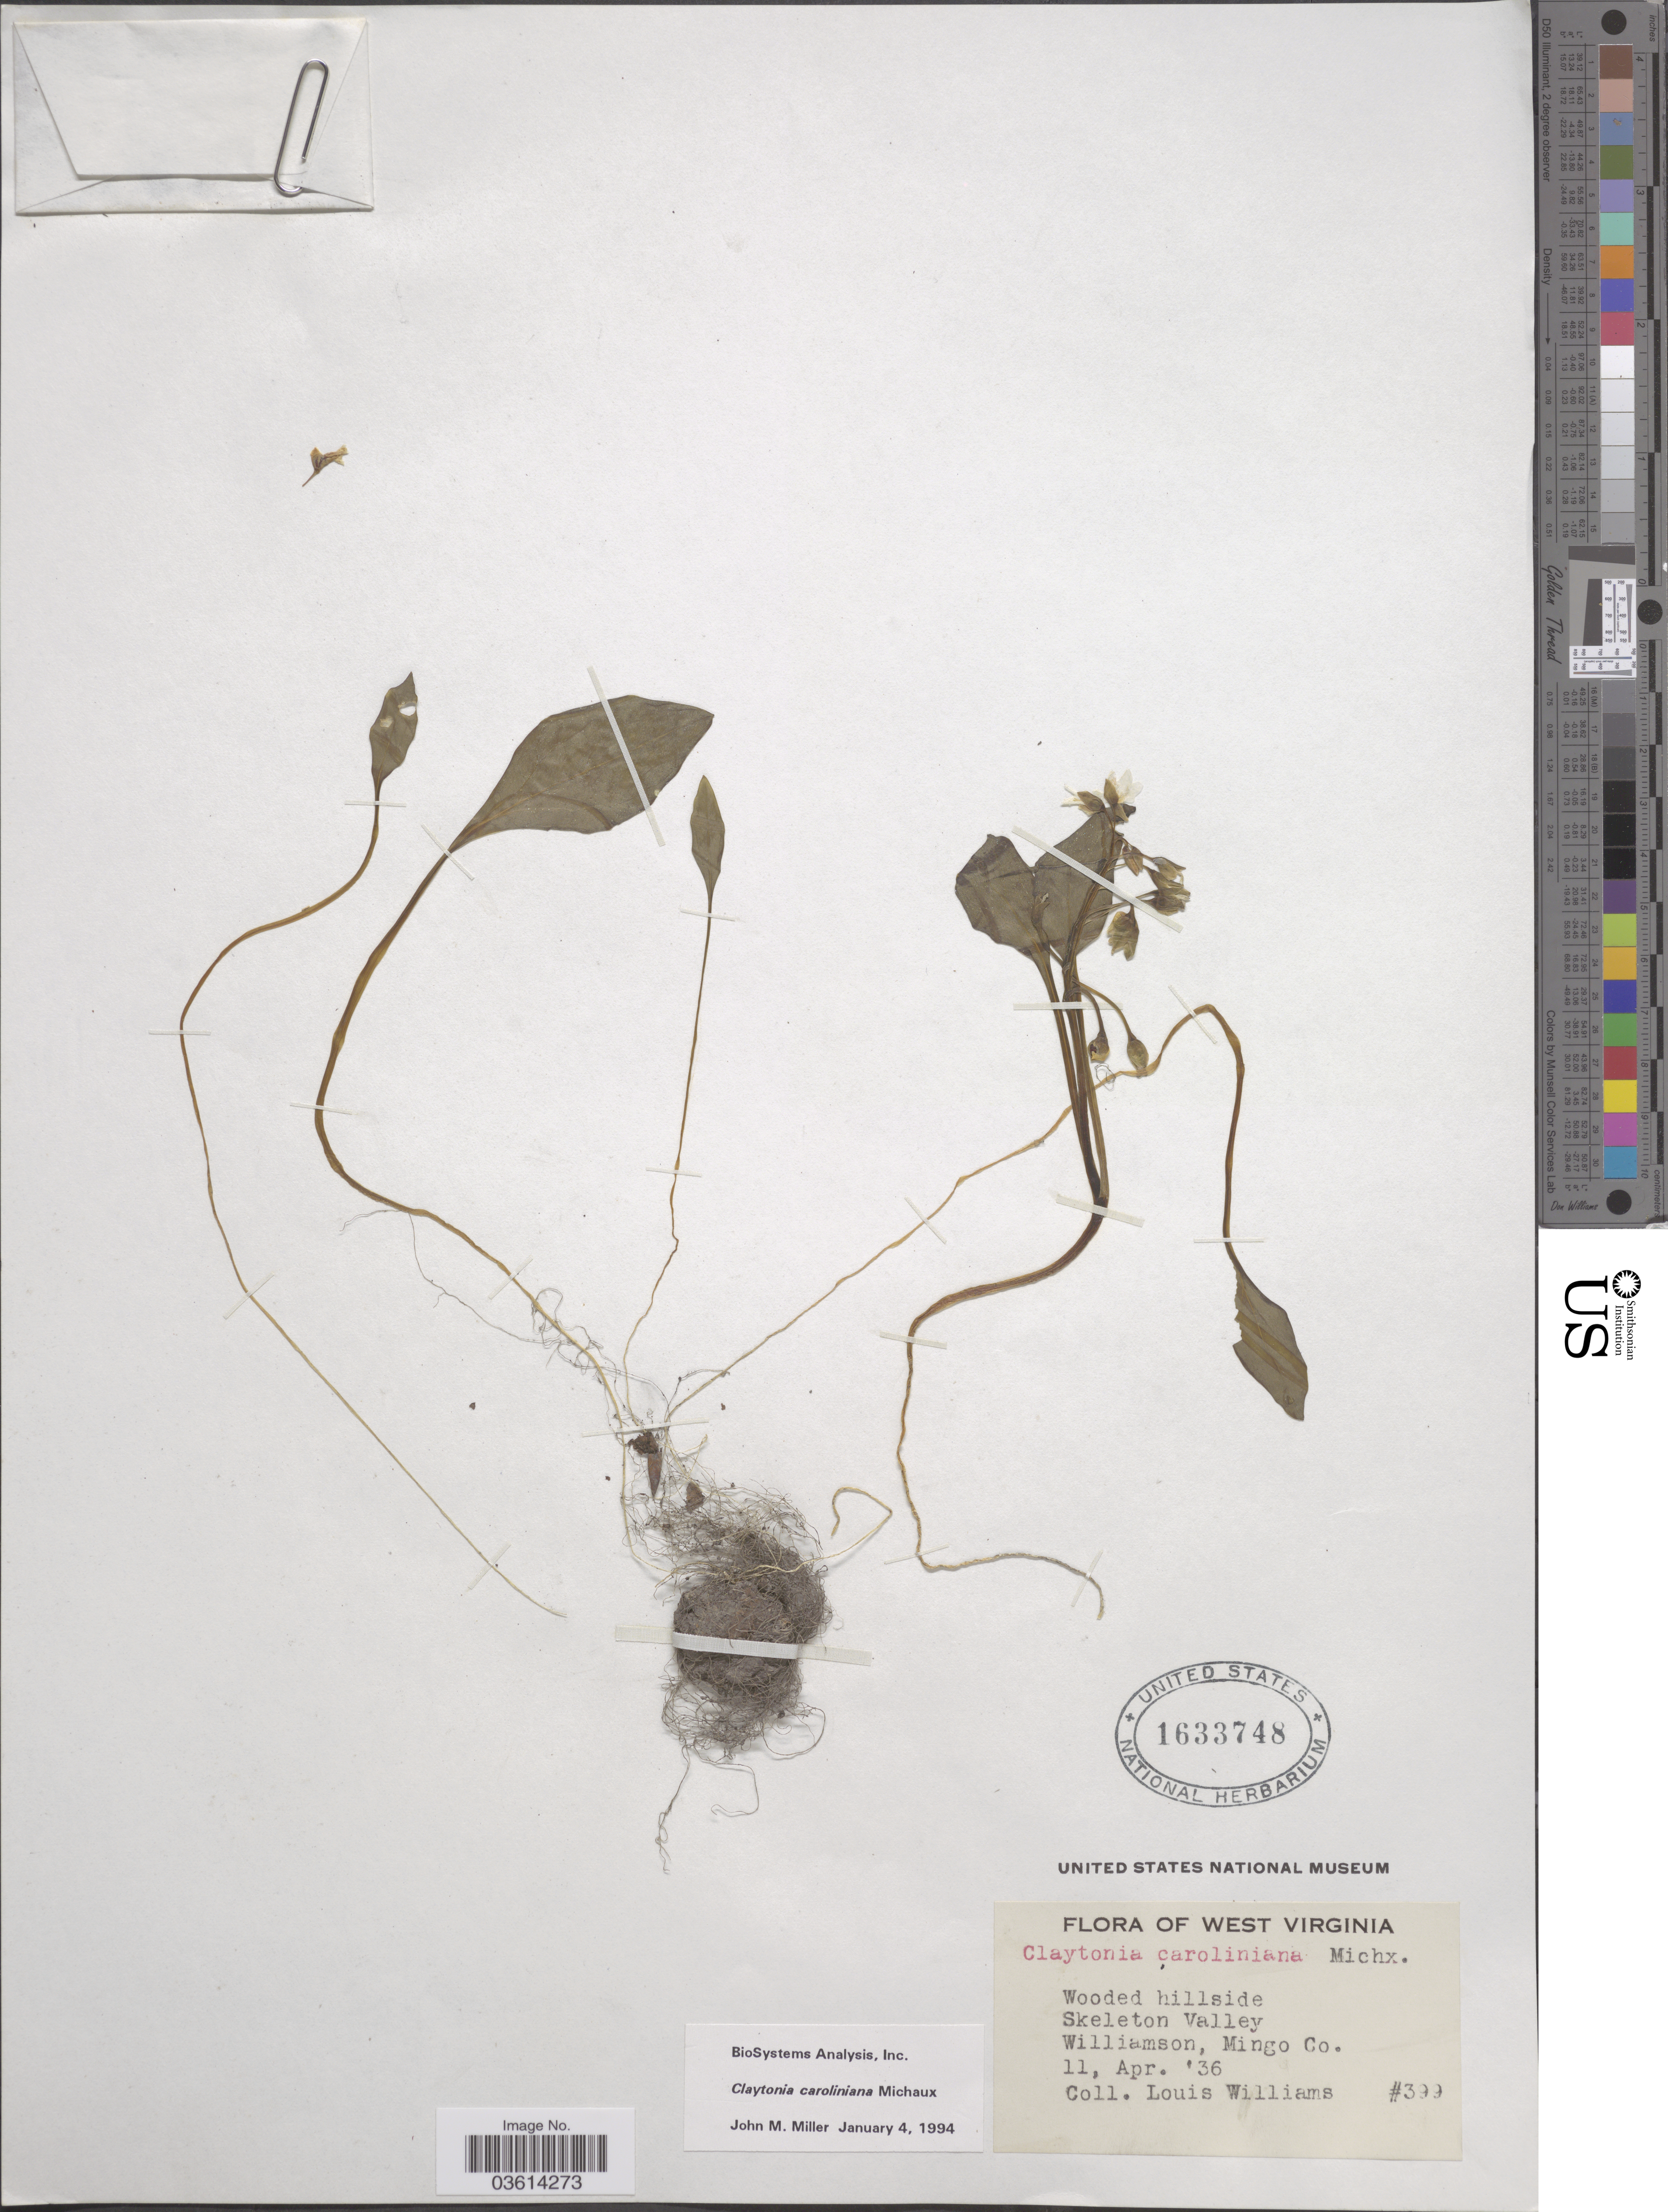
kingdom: Plantae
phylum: Tracheophyta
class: Magnoliopsida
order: Caryophyllales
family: Montiaceae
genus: Claytonia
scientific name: Claytonia caroliniana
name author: Michx.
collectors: L. G. Williams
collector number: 399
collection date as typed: Transcribed d/m/y: 11/4/36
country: United States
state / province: West Virginia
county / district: Mingo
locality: Skeleton Valley. Williamson, Mingo Co.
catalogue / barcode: US 1633748